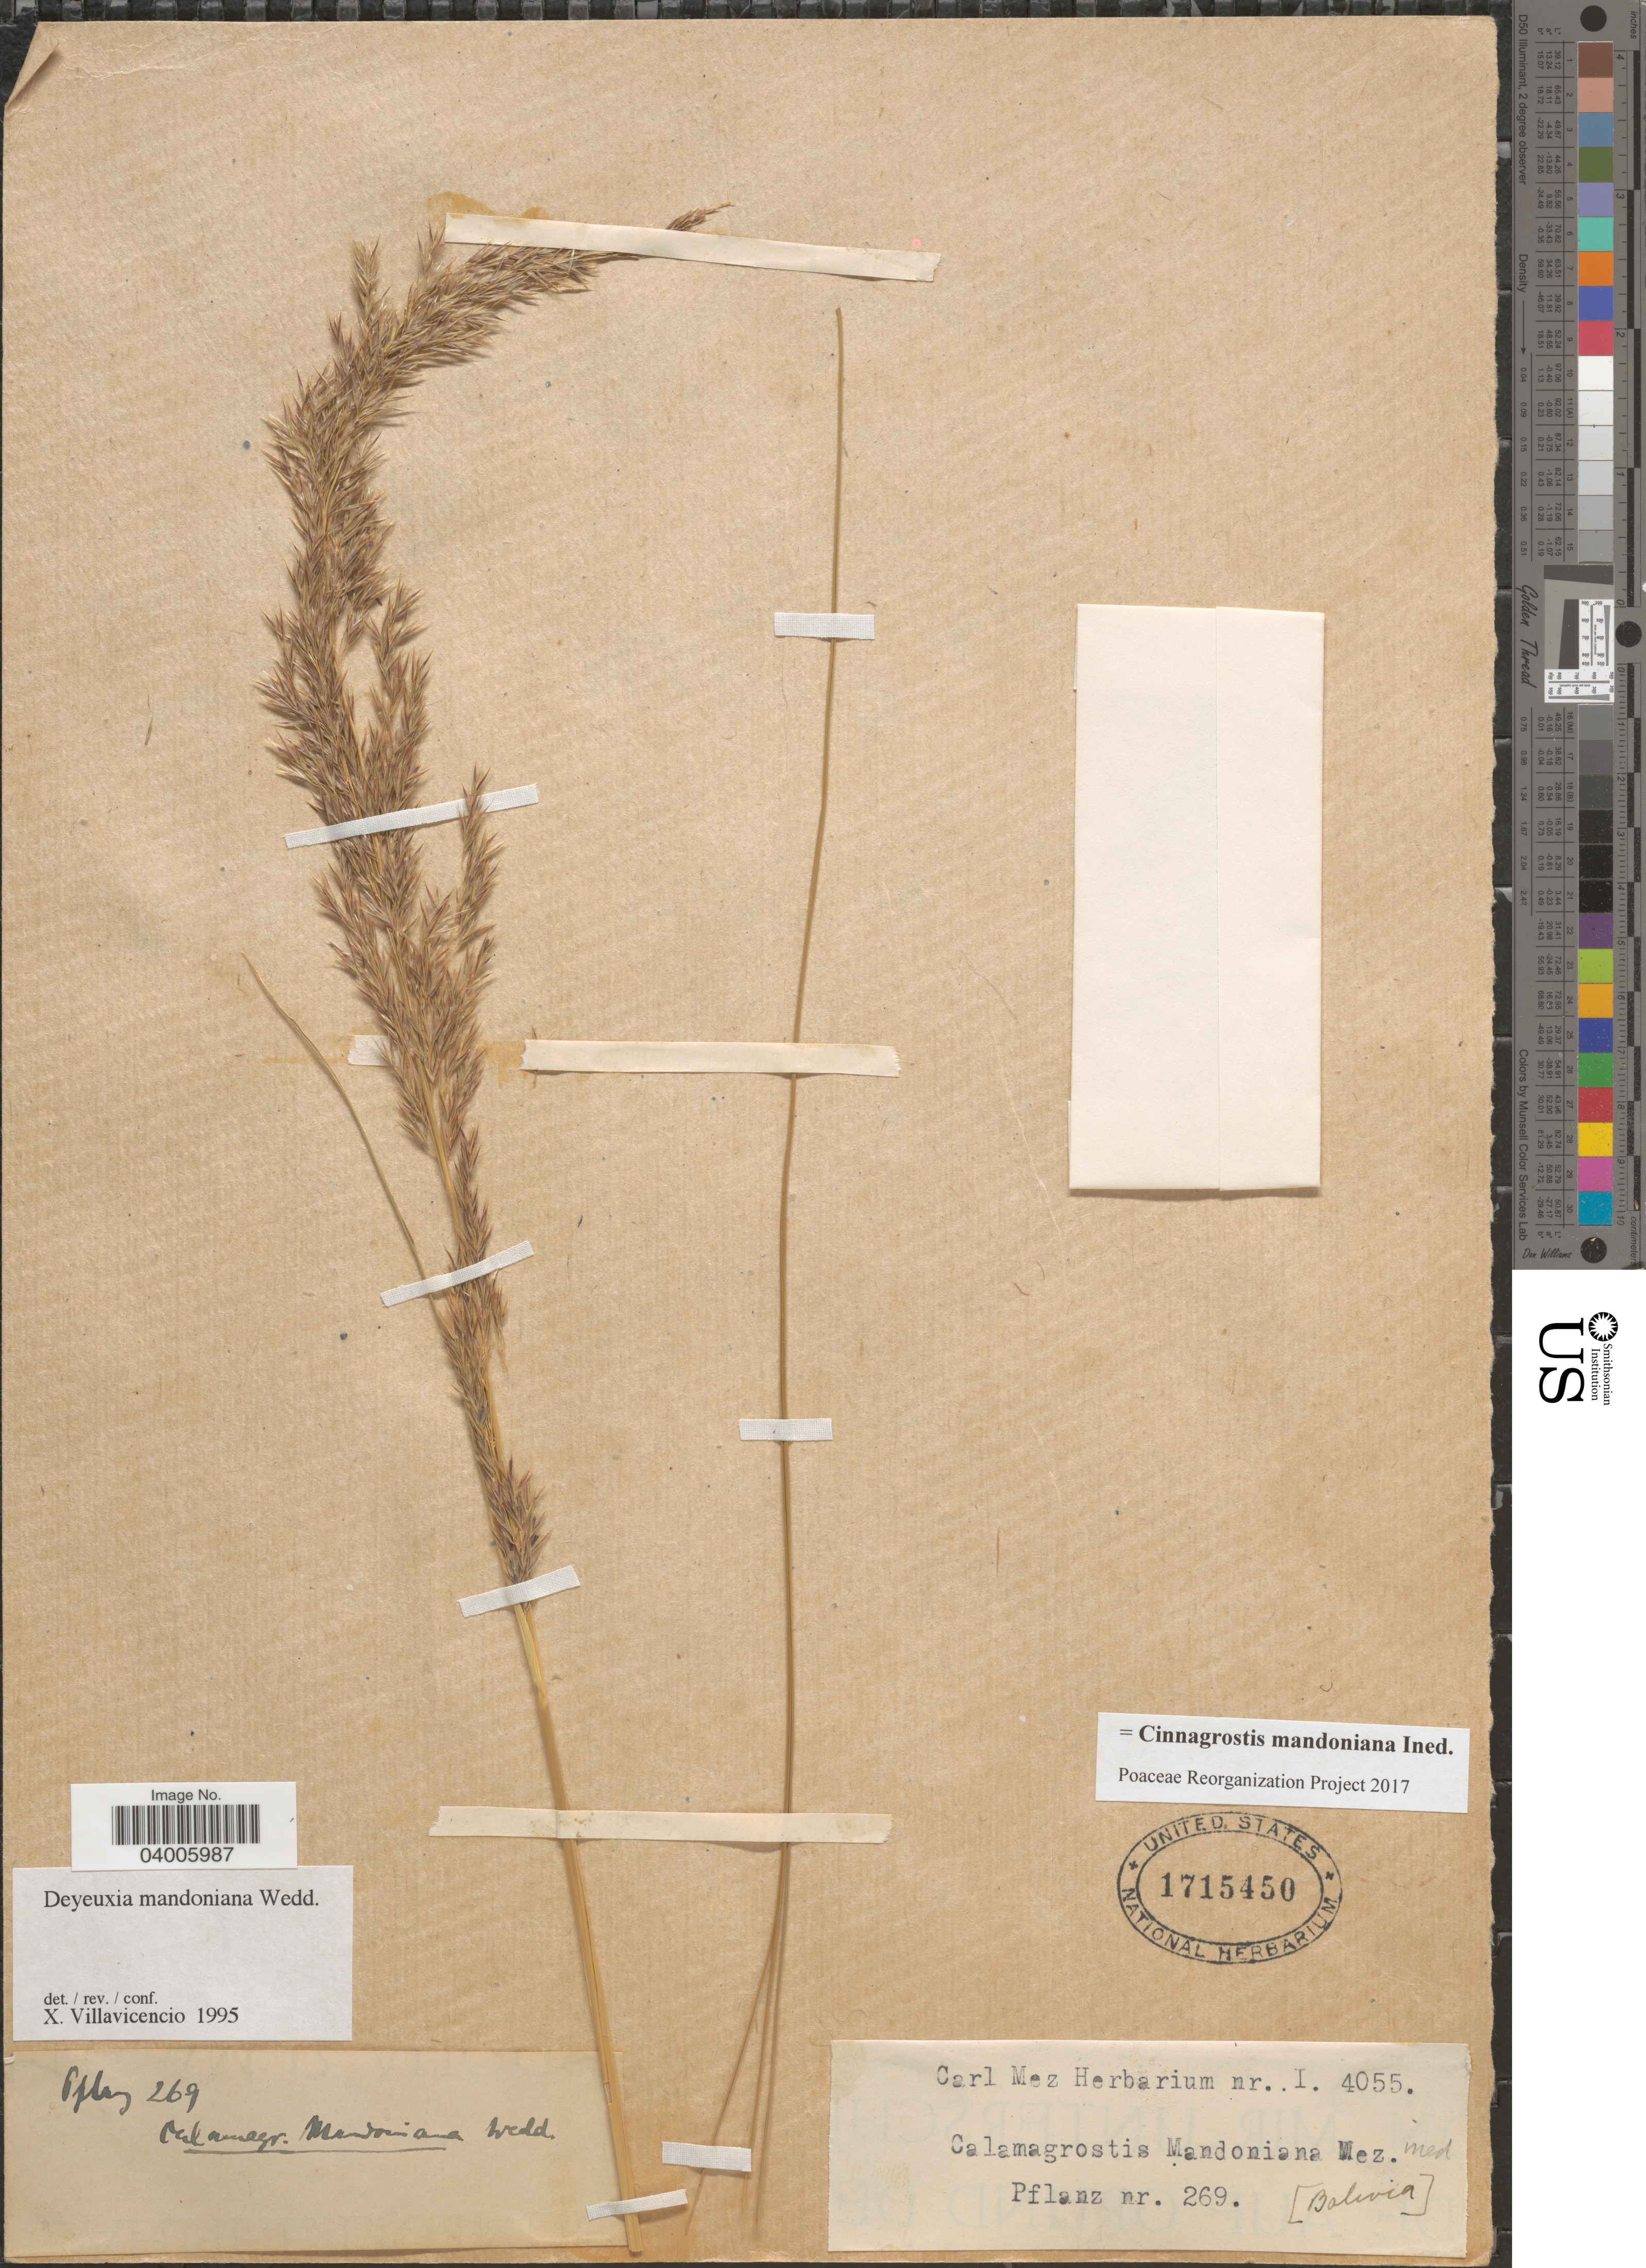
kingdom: Plantae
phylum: Tracheophyta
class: Liliopsida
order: Poales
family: Poaceae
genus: Cinnagrostis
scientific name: Cinnagrostis mandoniana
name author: (Wedd.) P.M. Peterson et al.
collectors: -. Pflanz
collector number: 269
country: Bolivia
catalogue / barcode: US 1715450